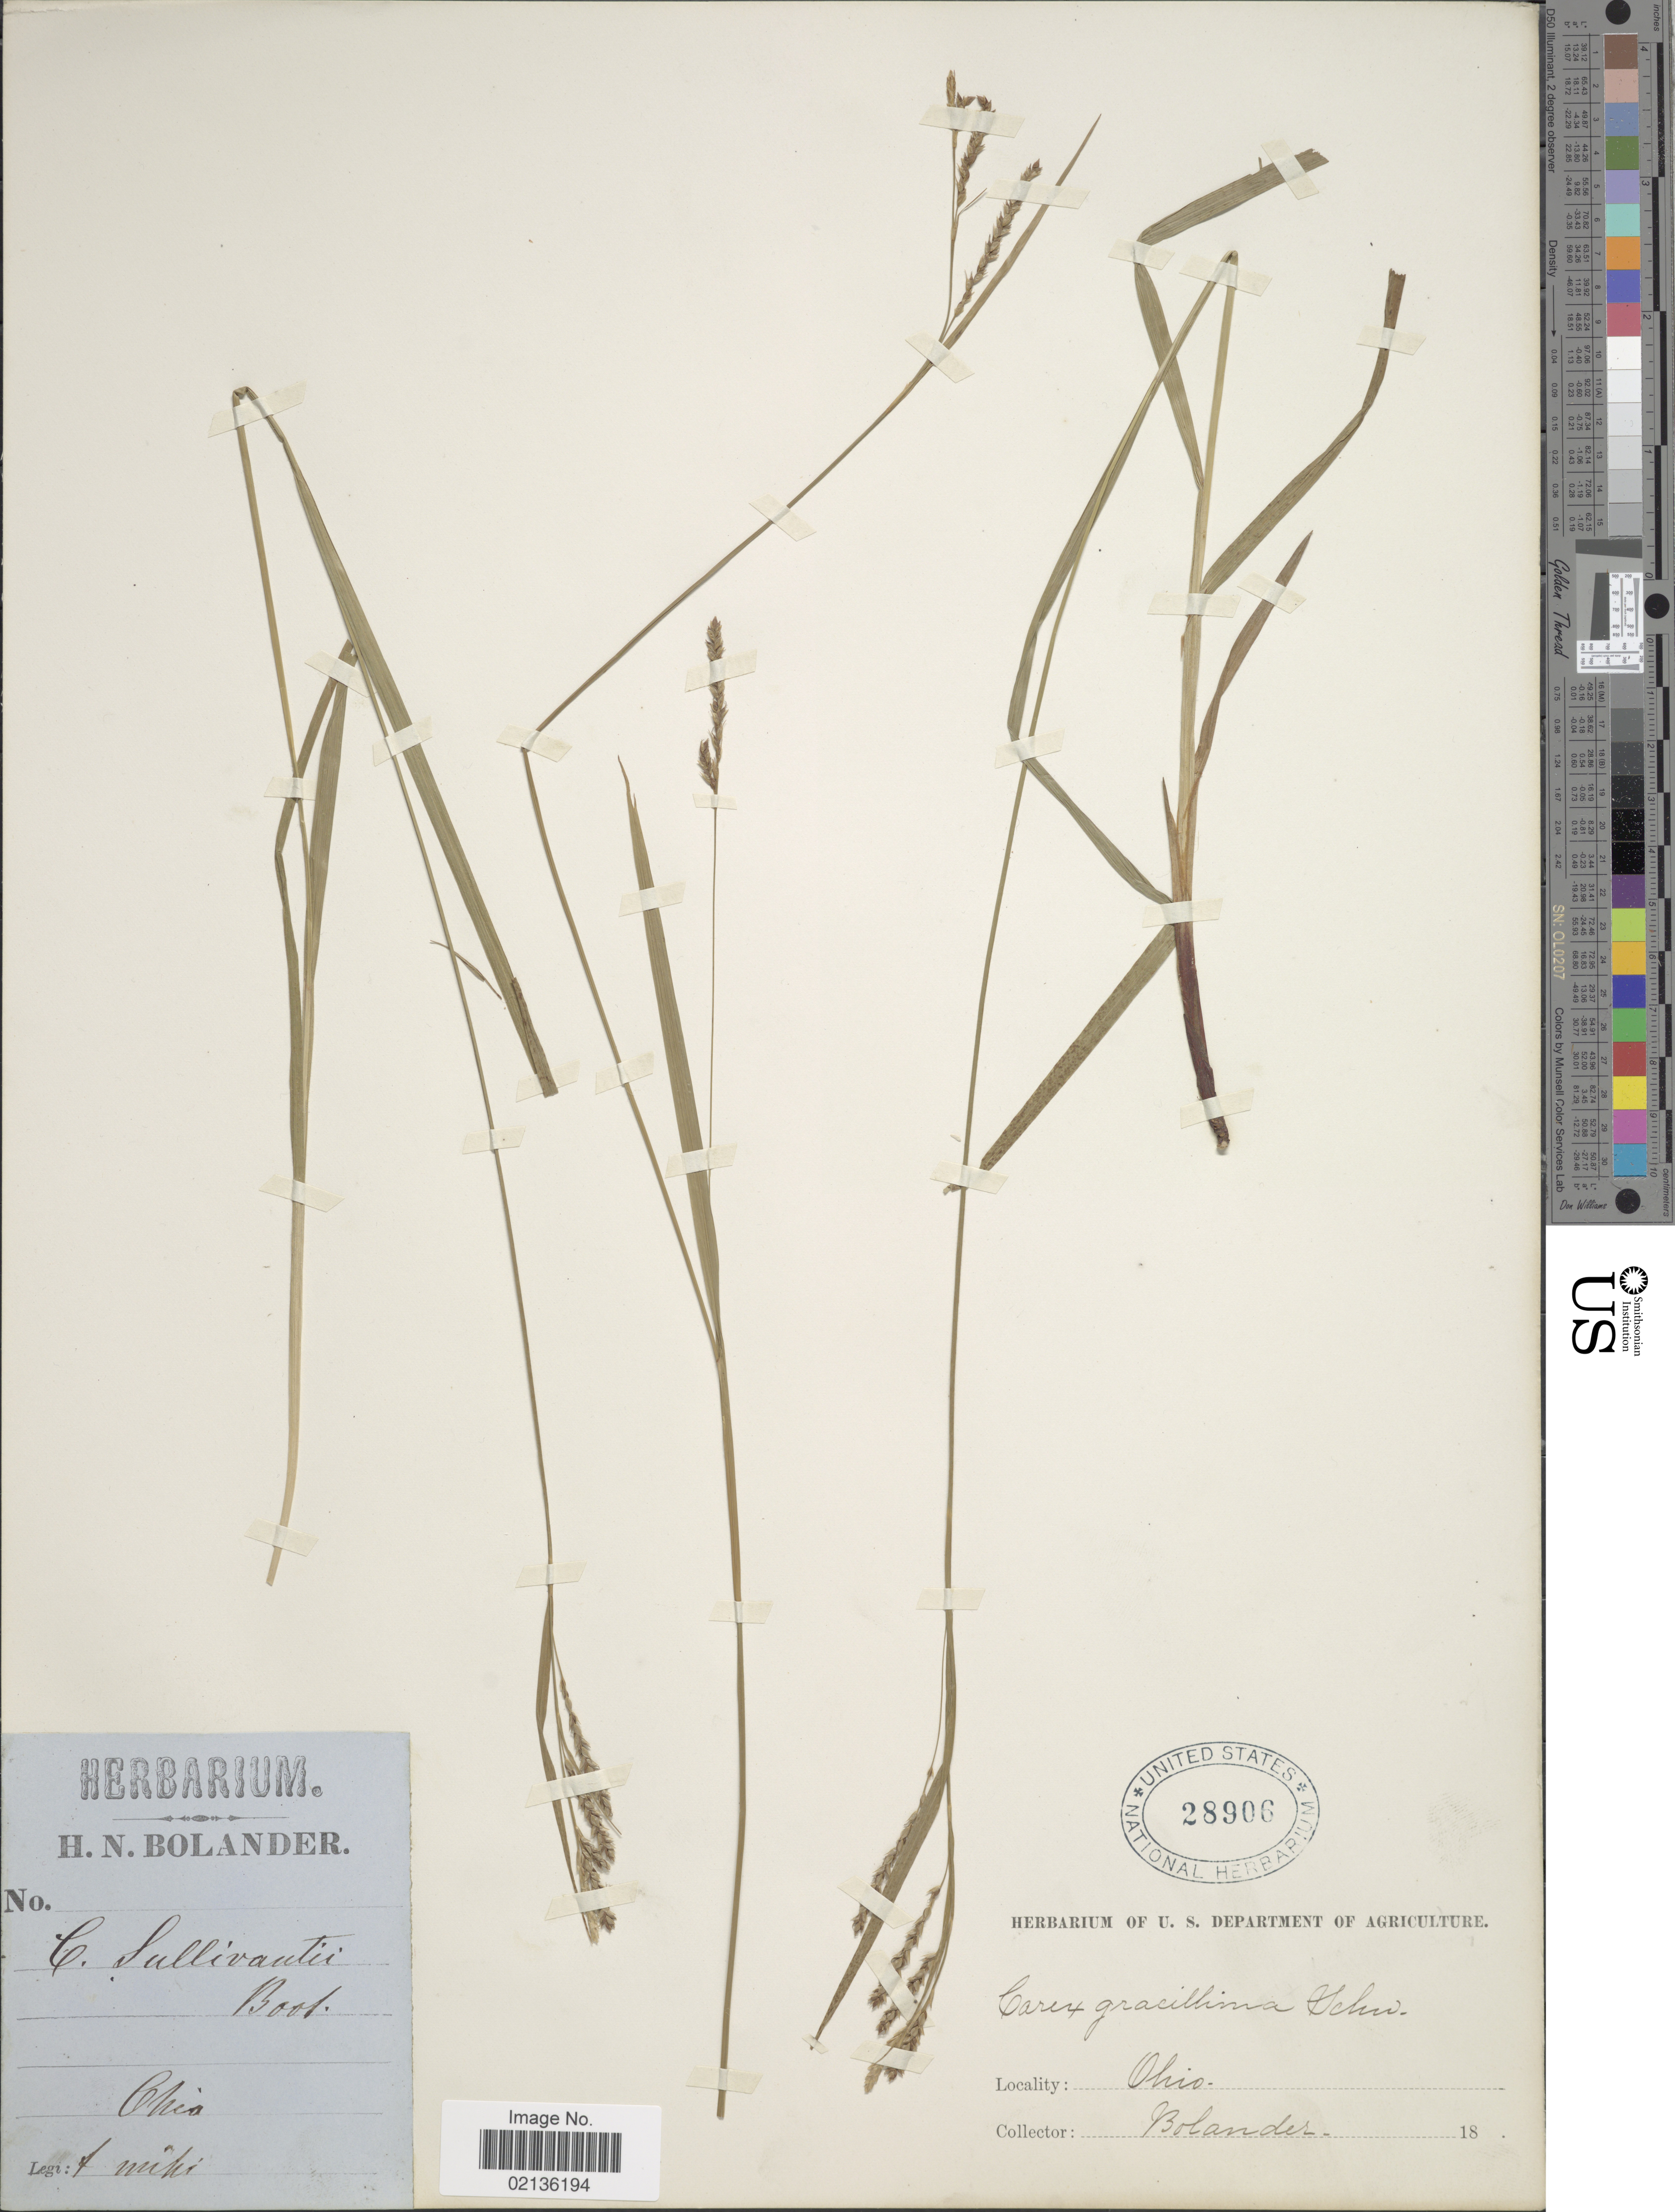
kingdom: Plantae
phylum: Tracheophyta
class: Liliopsida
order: Poales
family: Cyperaceae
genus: Carex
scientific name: Carex x sullivantii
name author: Boott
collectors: H. Bolander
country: United States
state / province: Ohio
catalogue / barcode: US 28906